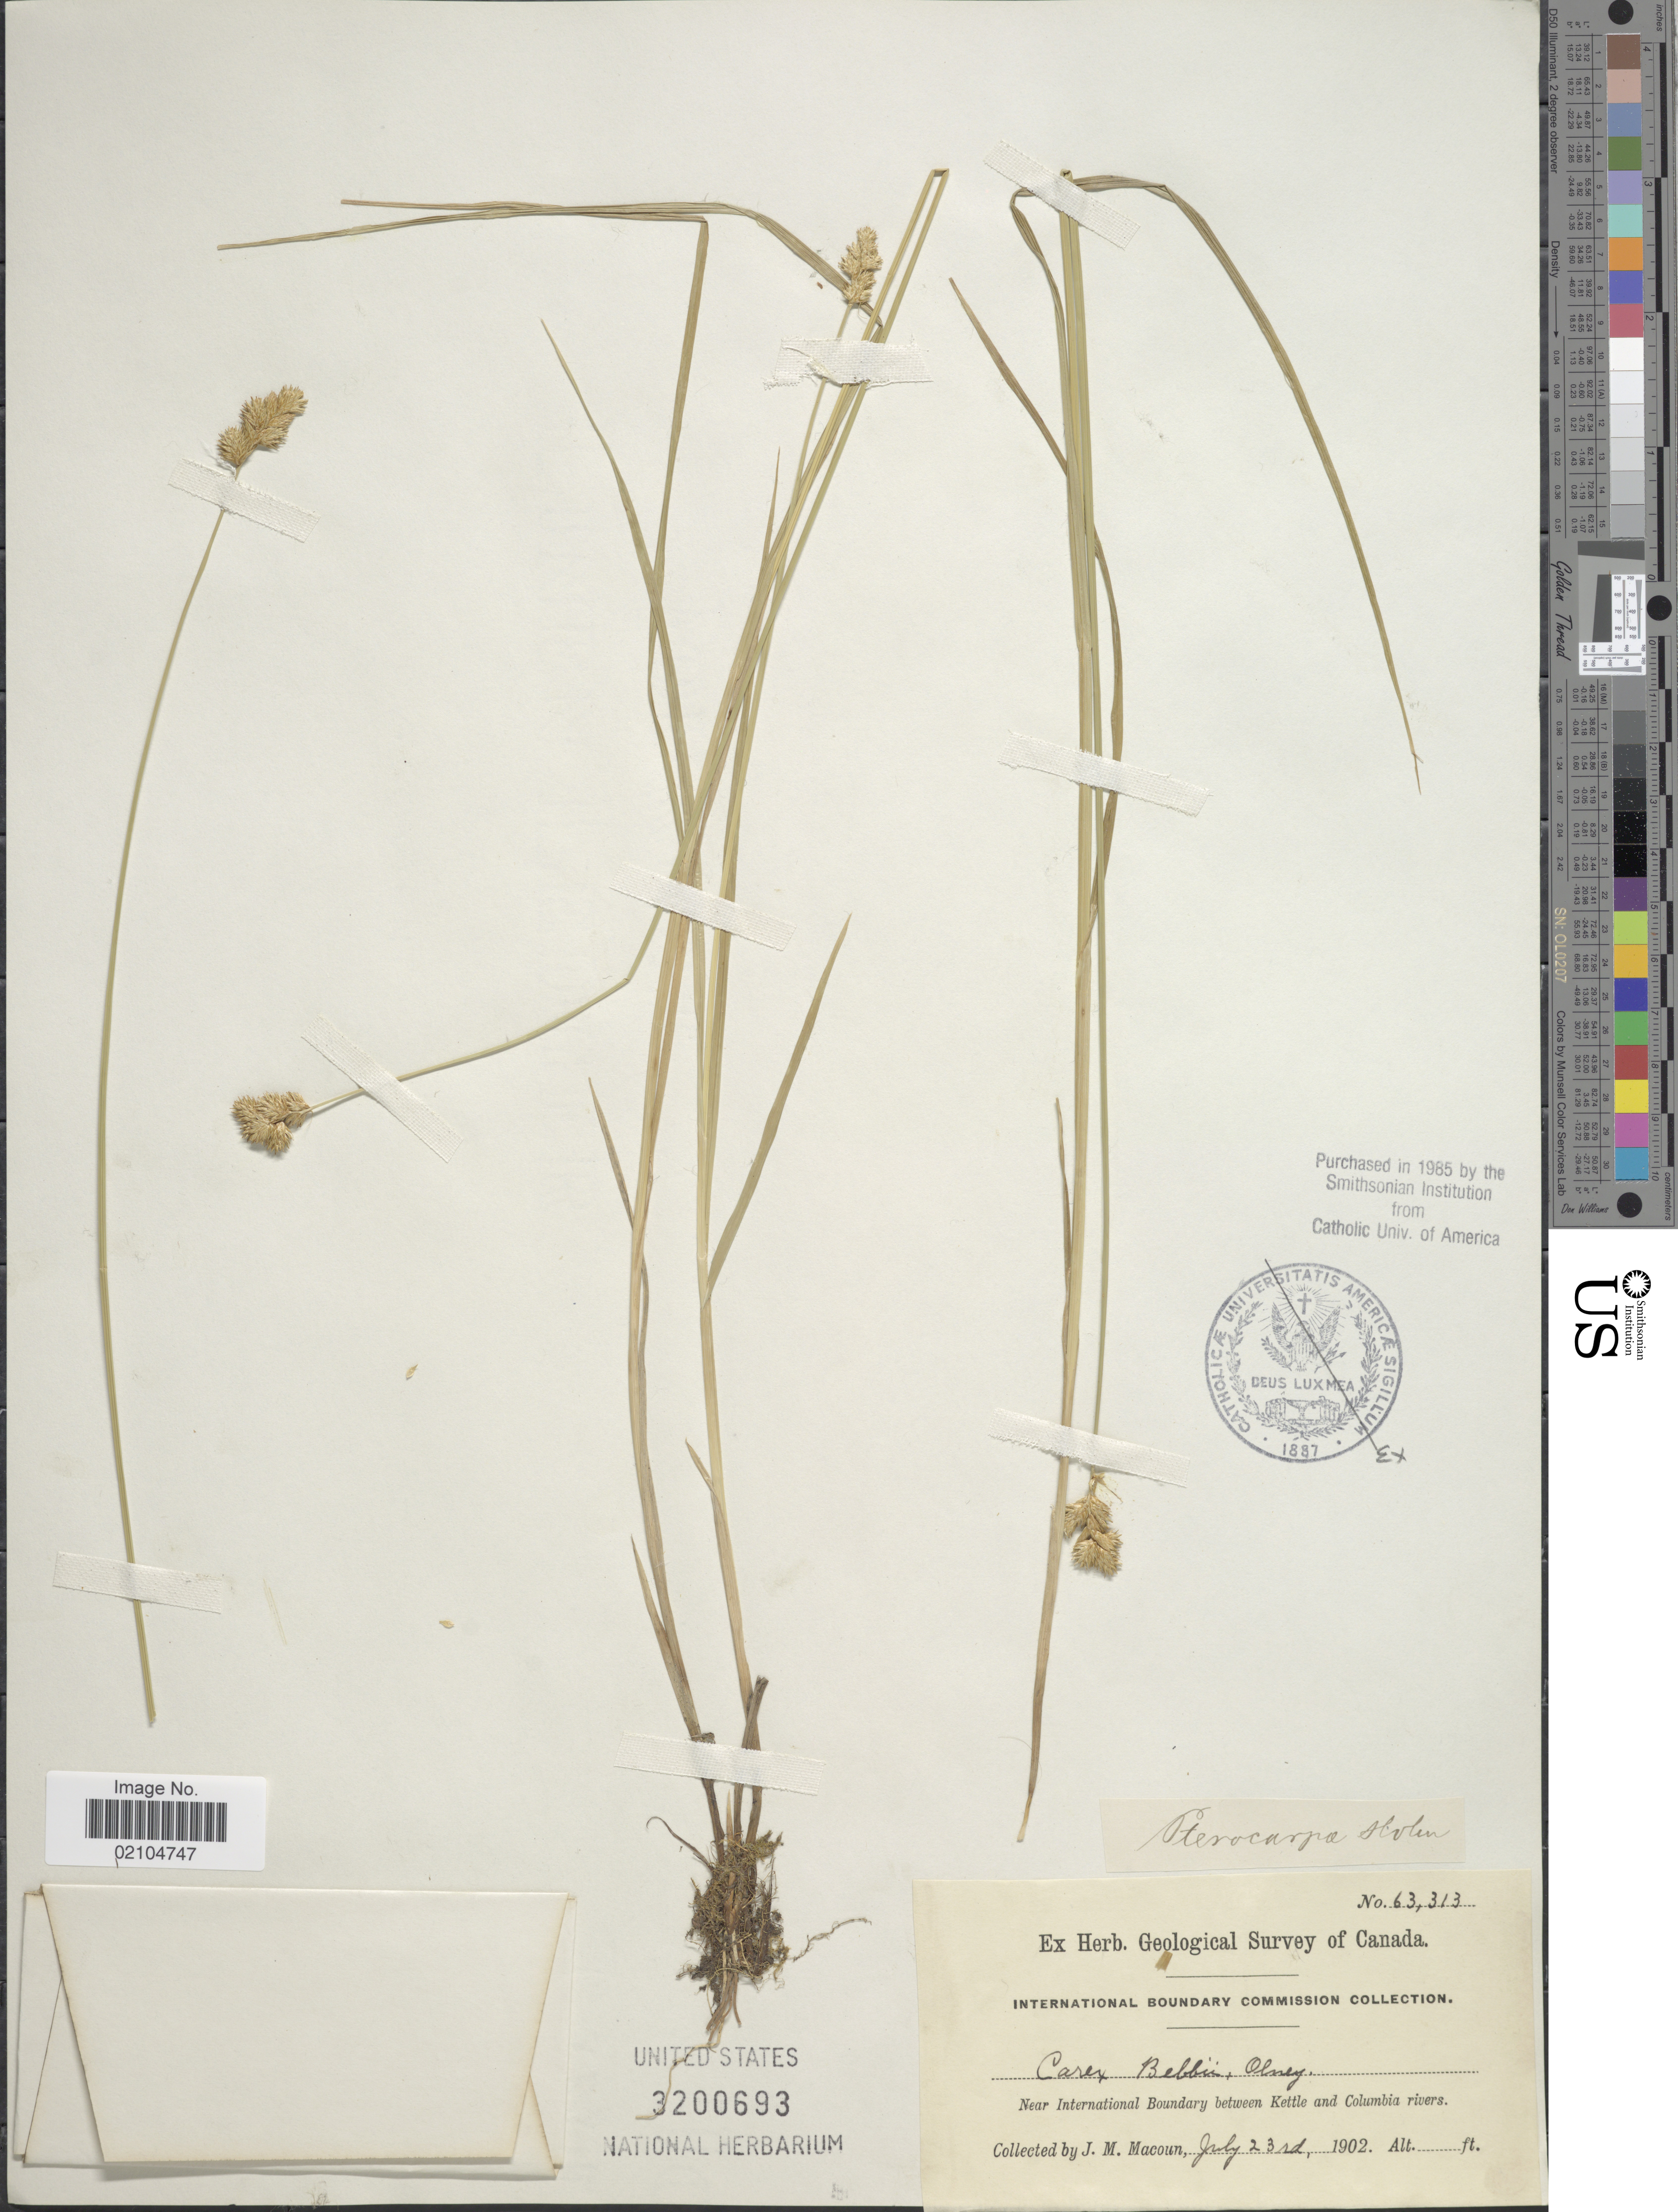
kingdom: Plantae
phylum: Tracheophyta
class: Liliopsida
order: Poales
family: Cyperaceae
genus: Carex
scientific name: Carex bebbii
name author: (L.H. Bailey) Olney ex Fernald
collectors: J. M. Macoun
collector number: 63313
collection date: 1902-07-23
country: Canada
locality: International Boundary Commision, Near International Boundary between Kettle and Columbia rivers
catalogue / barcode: US 3200693